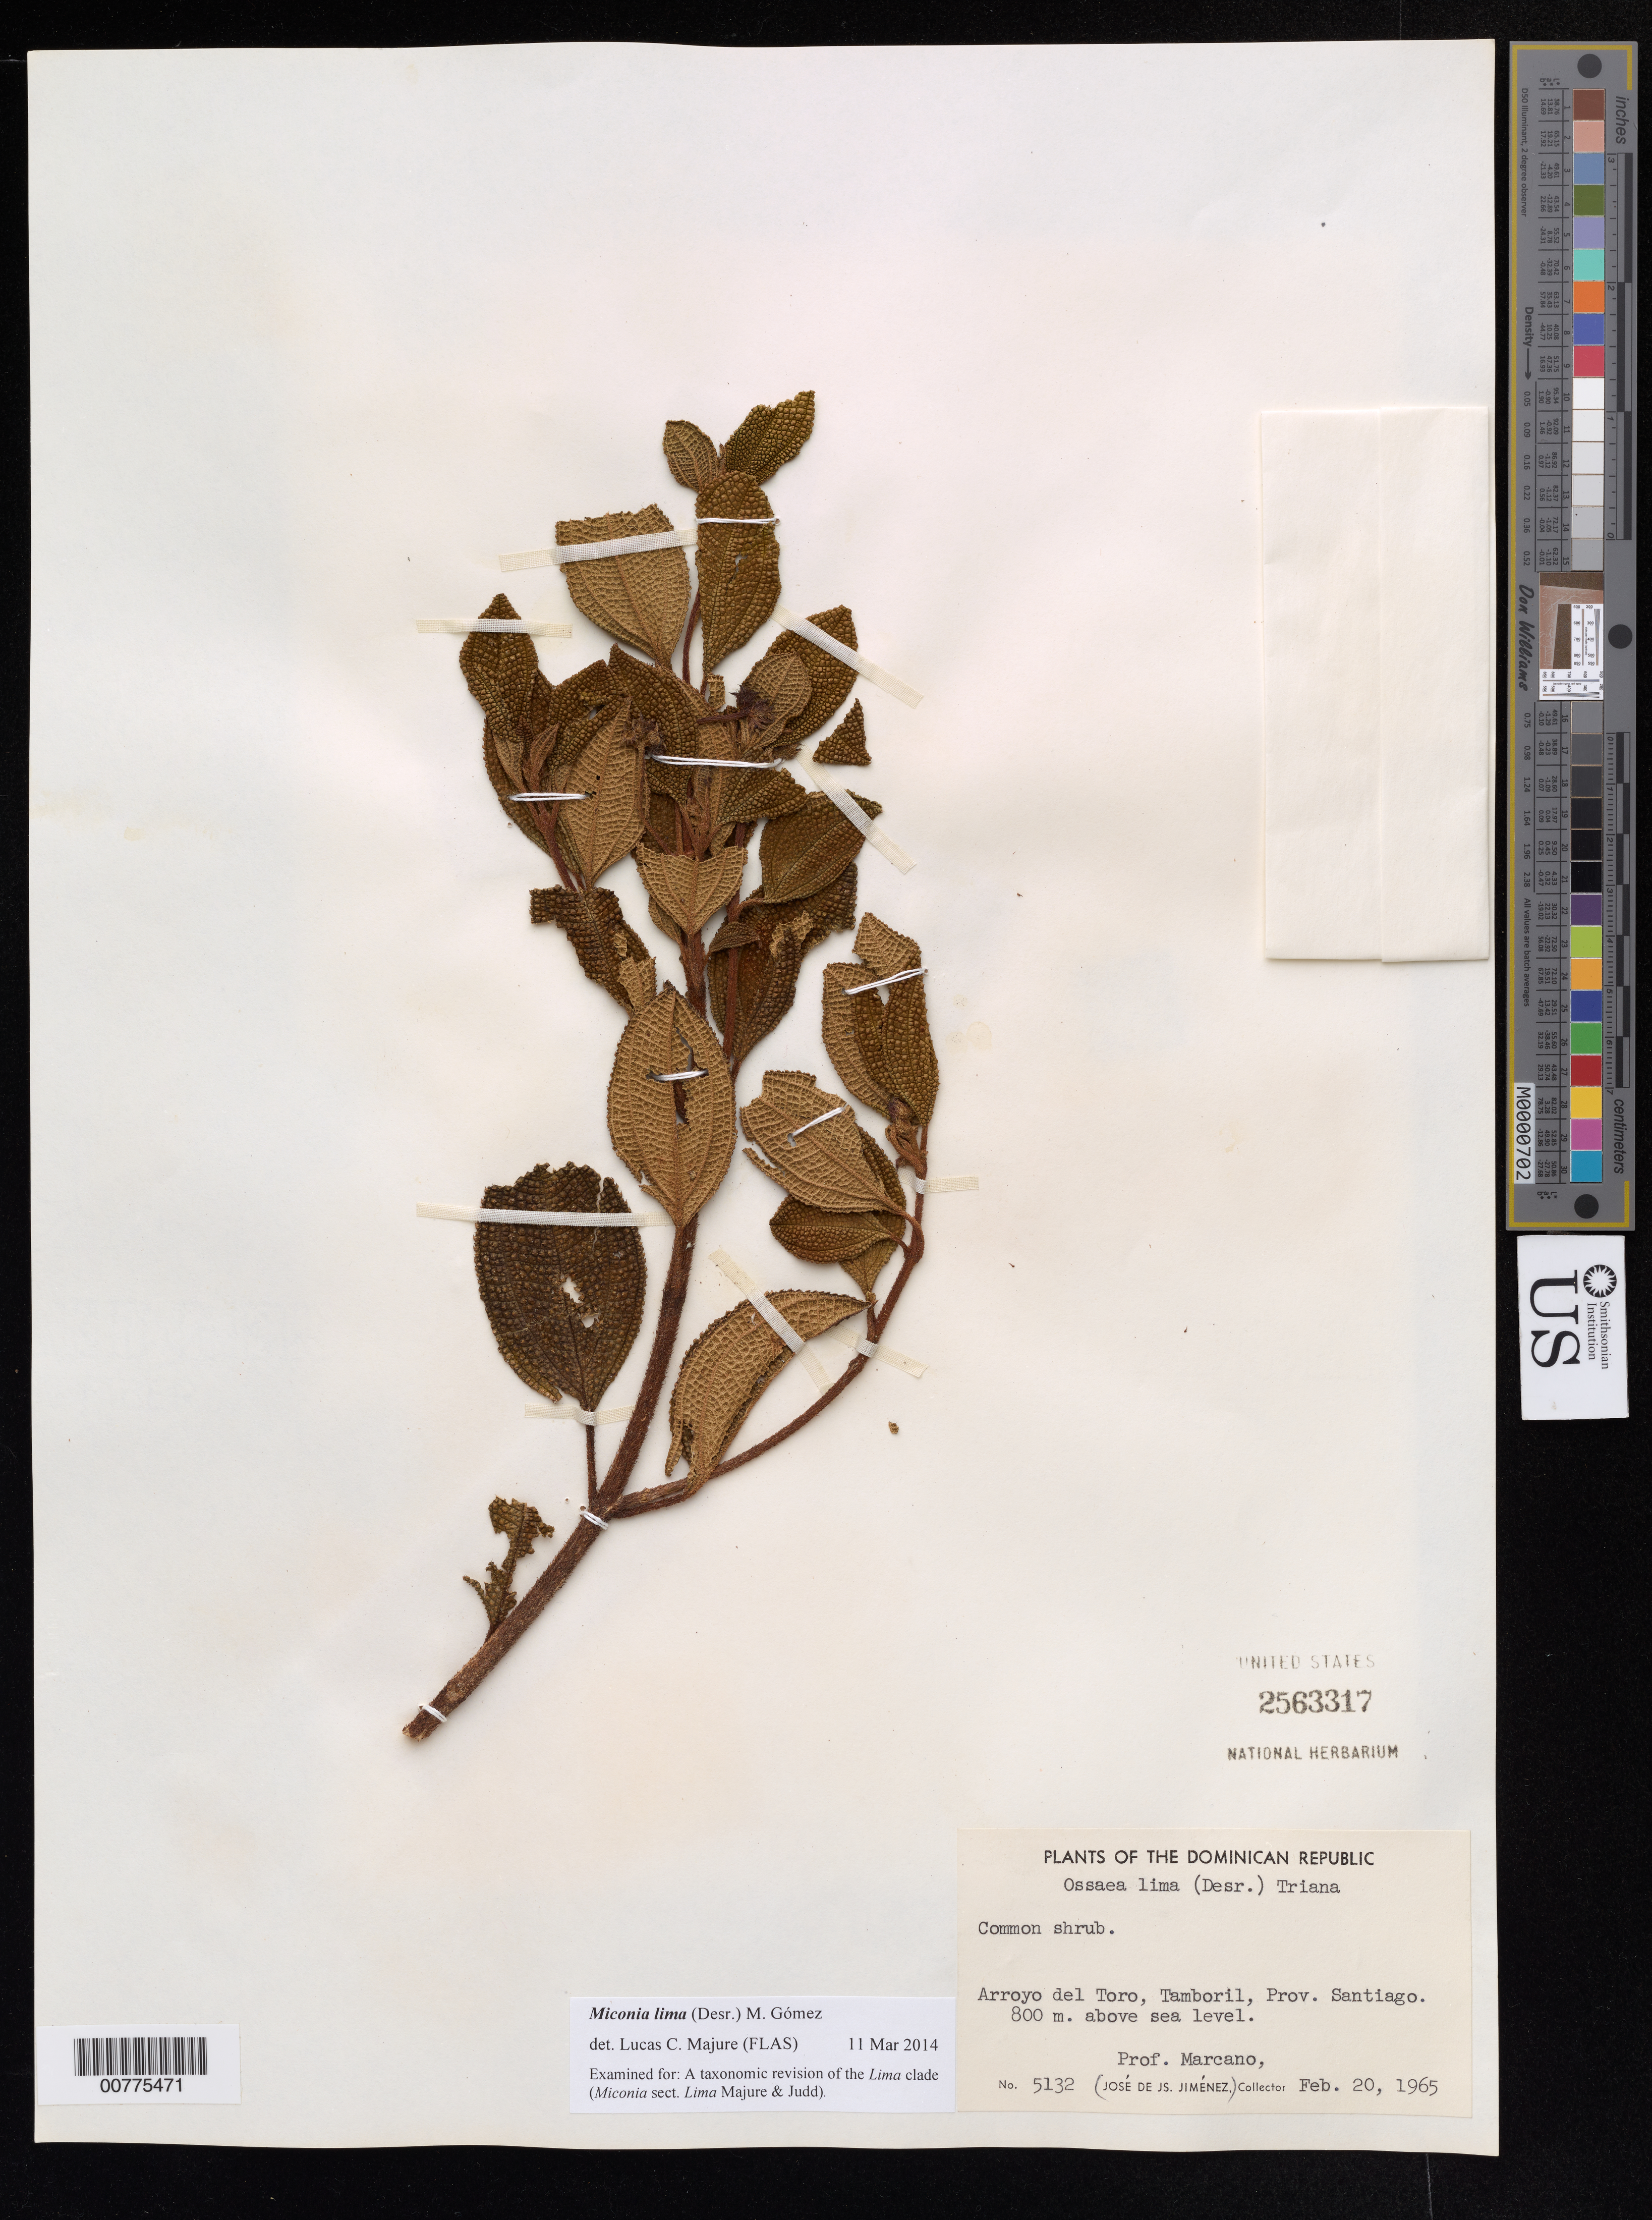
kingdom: Plantae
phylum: Tracheophyta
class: Magnoliopsida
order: Myrtales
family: Melastomataceae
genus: Miconia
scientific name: Miconia lima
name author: M. Gómez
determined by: Majure, Lucas C., (FLAS), University of Florida (UNITED STATES)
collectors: E. J. Marcano F. & J. J. Jiménez Almonte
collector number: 5132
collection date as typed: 20 Feb 1965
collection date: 1965-02-20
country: Dominican Republic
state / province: Santiago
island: Hispaniola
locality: Tamboril, Arroyo del Toro.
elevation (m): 800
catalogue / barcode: US 2563317